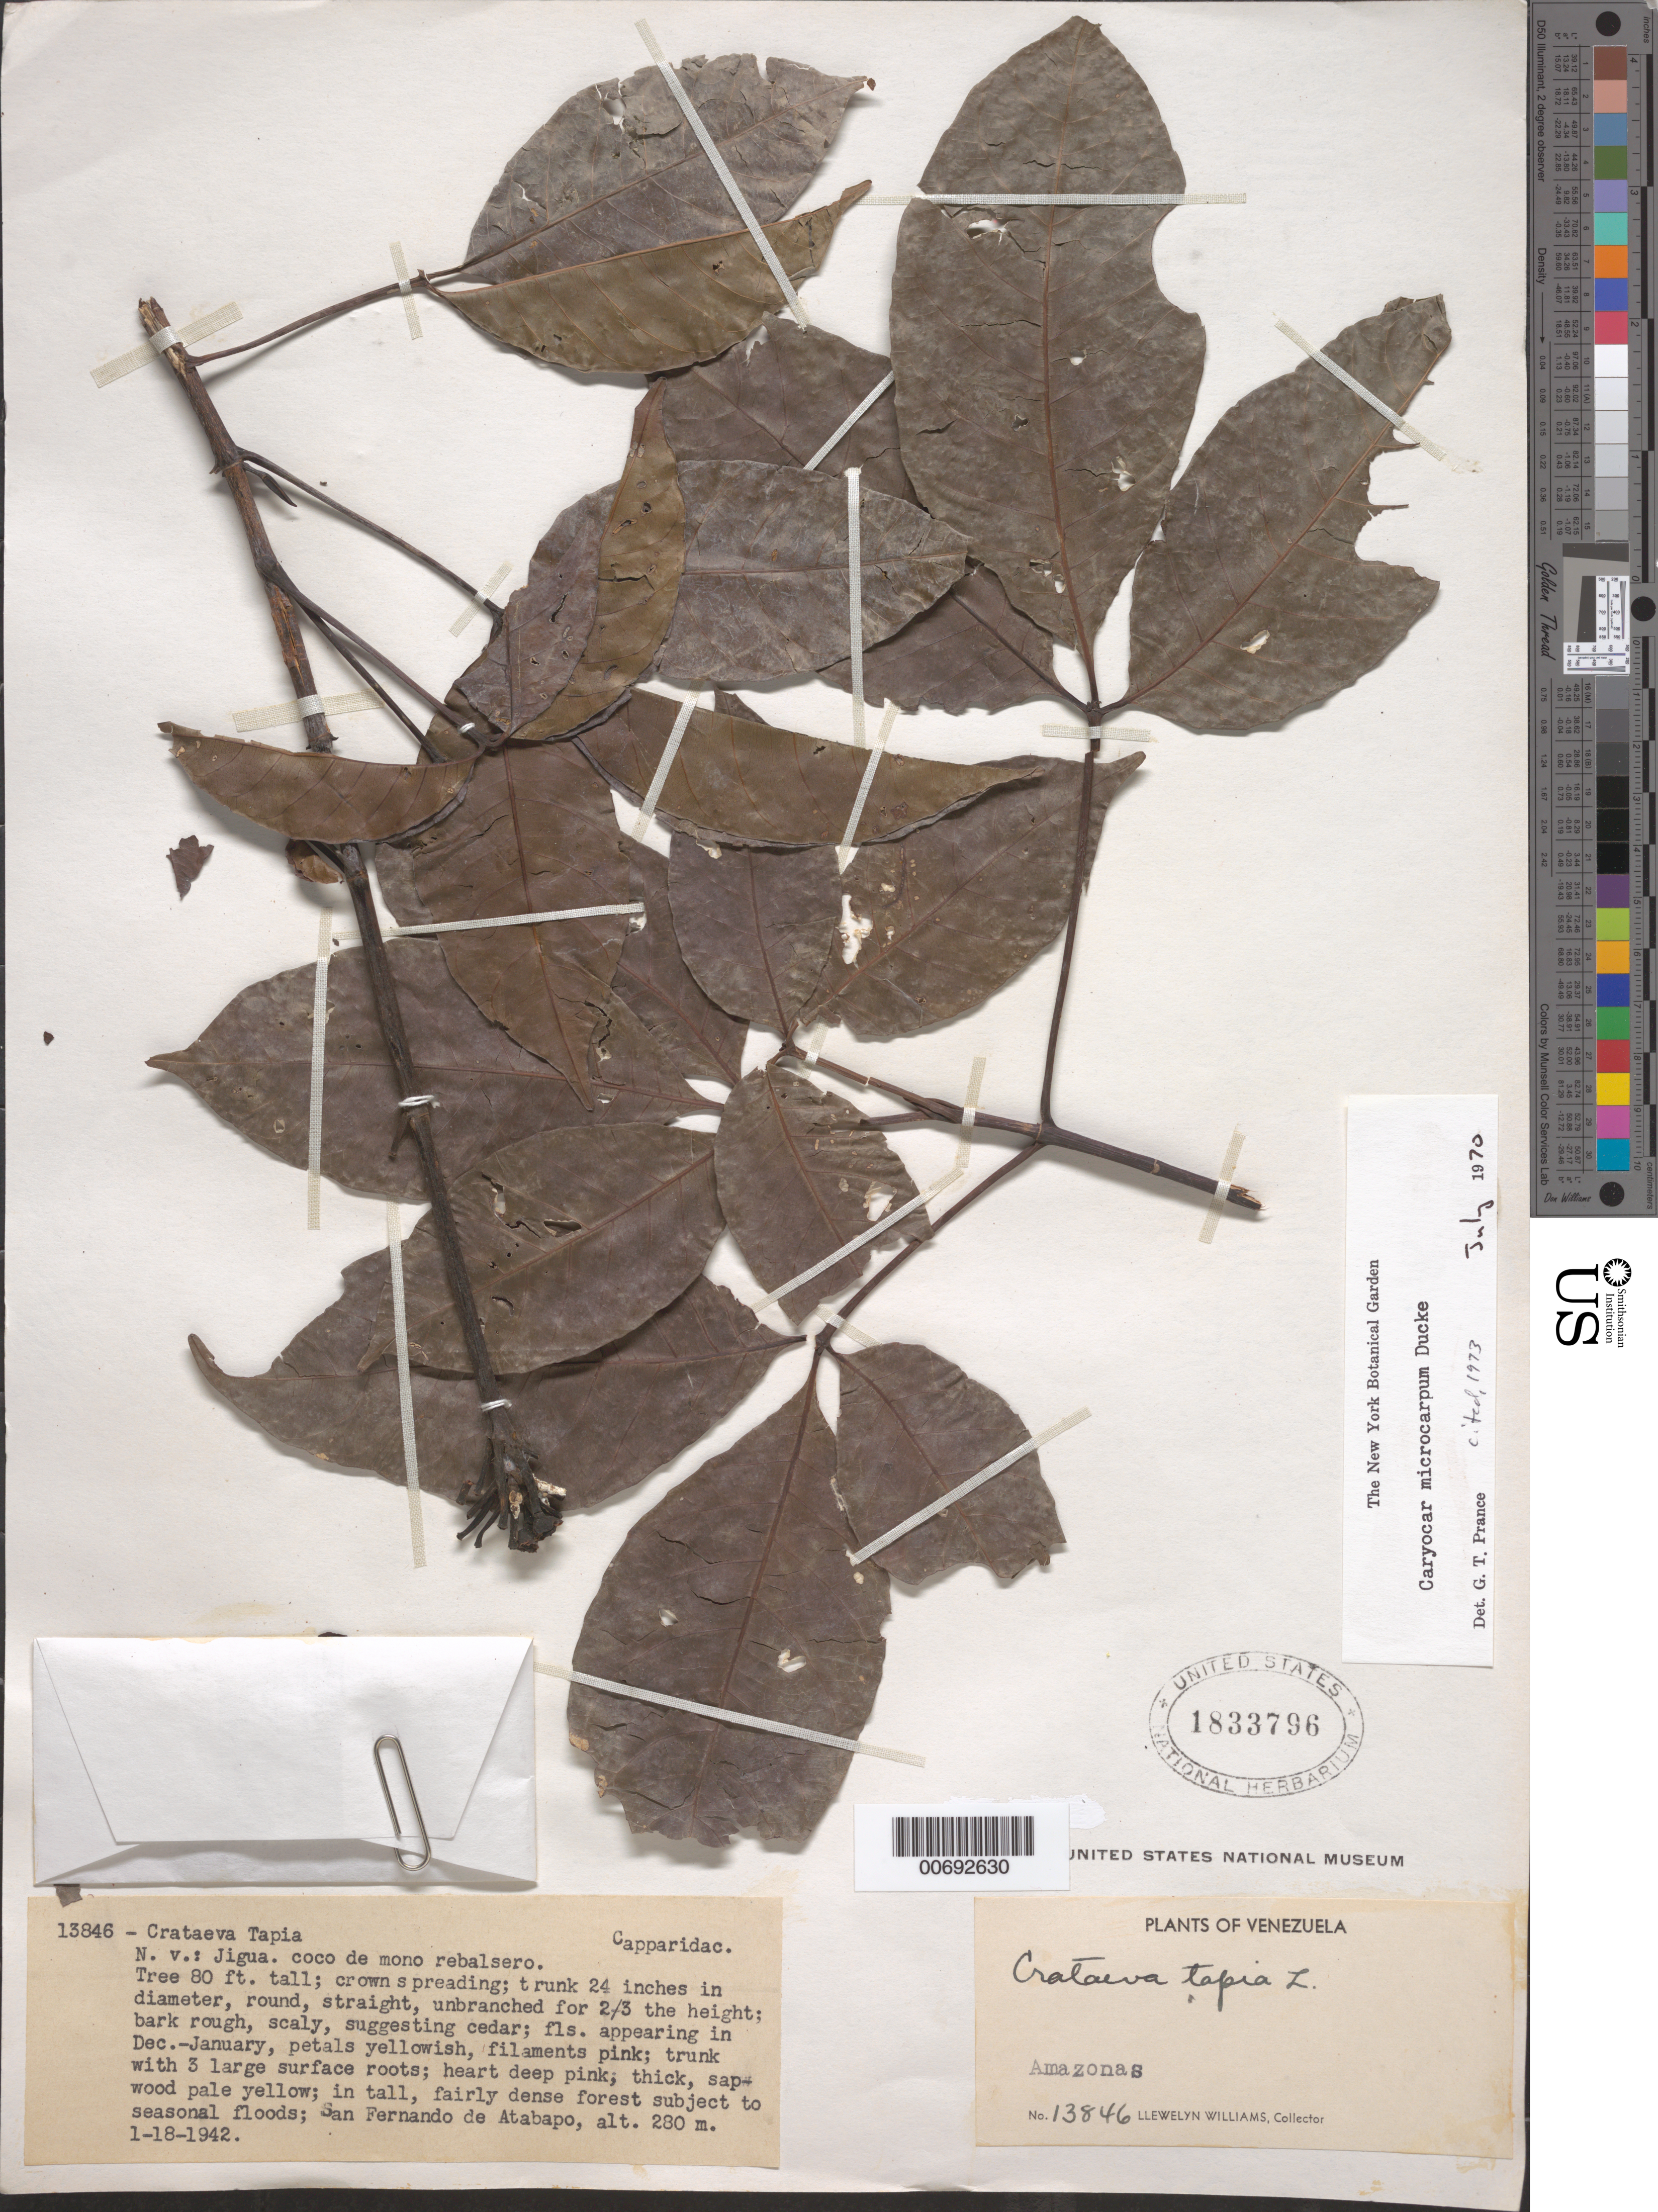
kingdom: Plantae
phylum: Tracheophyta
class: Magnoliopsida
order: Malpighiales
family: Caryocaraceae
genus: Caryocar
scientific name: Caryocar microcarpum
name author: Ducke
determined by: Prance, G. T.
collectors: Ll. Williams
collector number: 13846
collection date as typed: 18-Jan-42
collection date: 1942-01-18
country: Venezuela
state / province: Amazonas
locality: San Fernando de Atabapo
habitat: Tall dense forest seasonally flooded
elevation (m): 280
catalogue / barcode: US 1833796